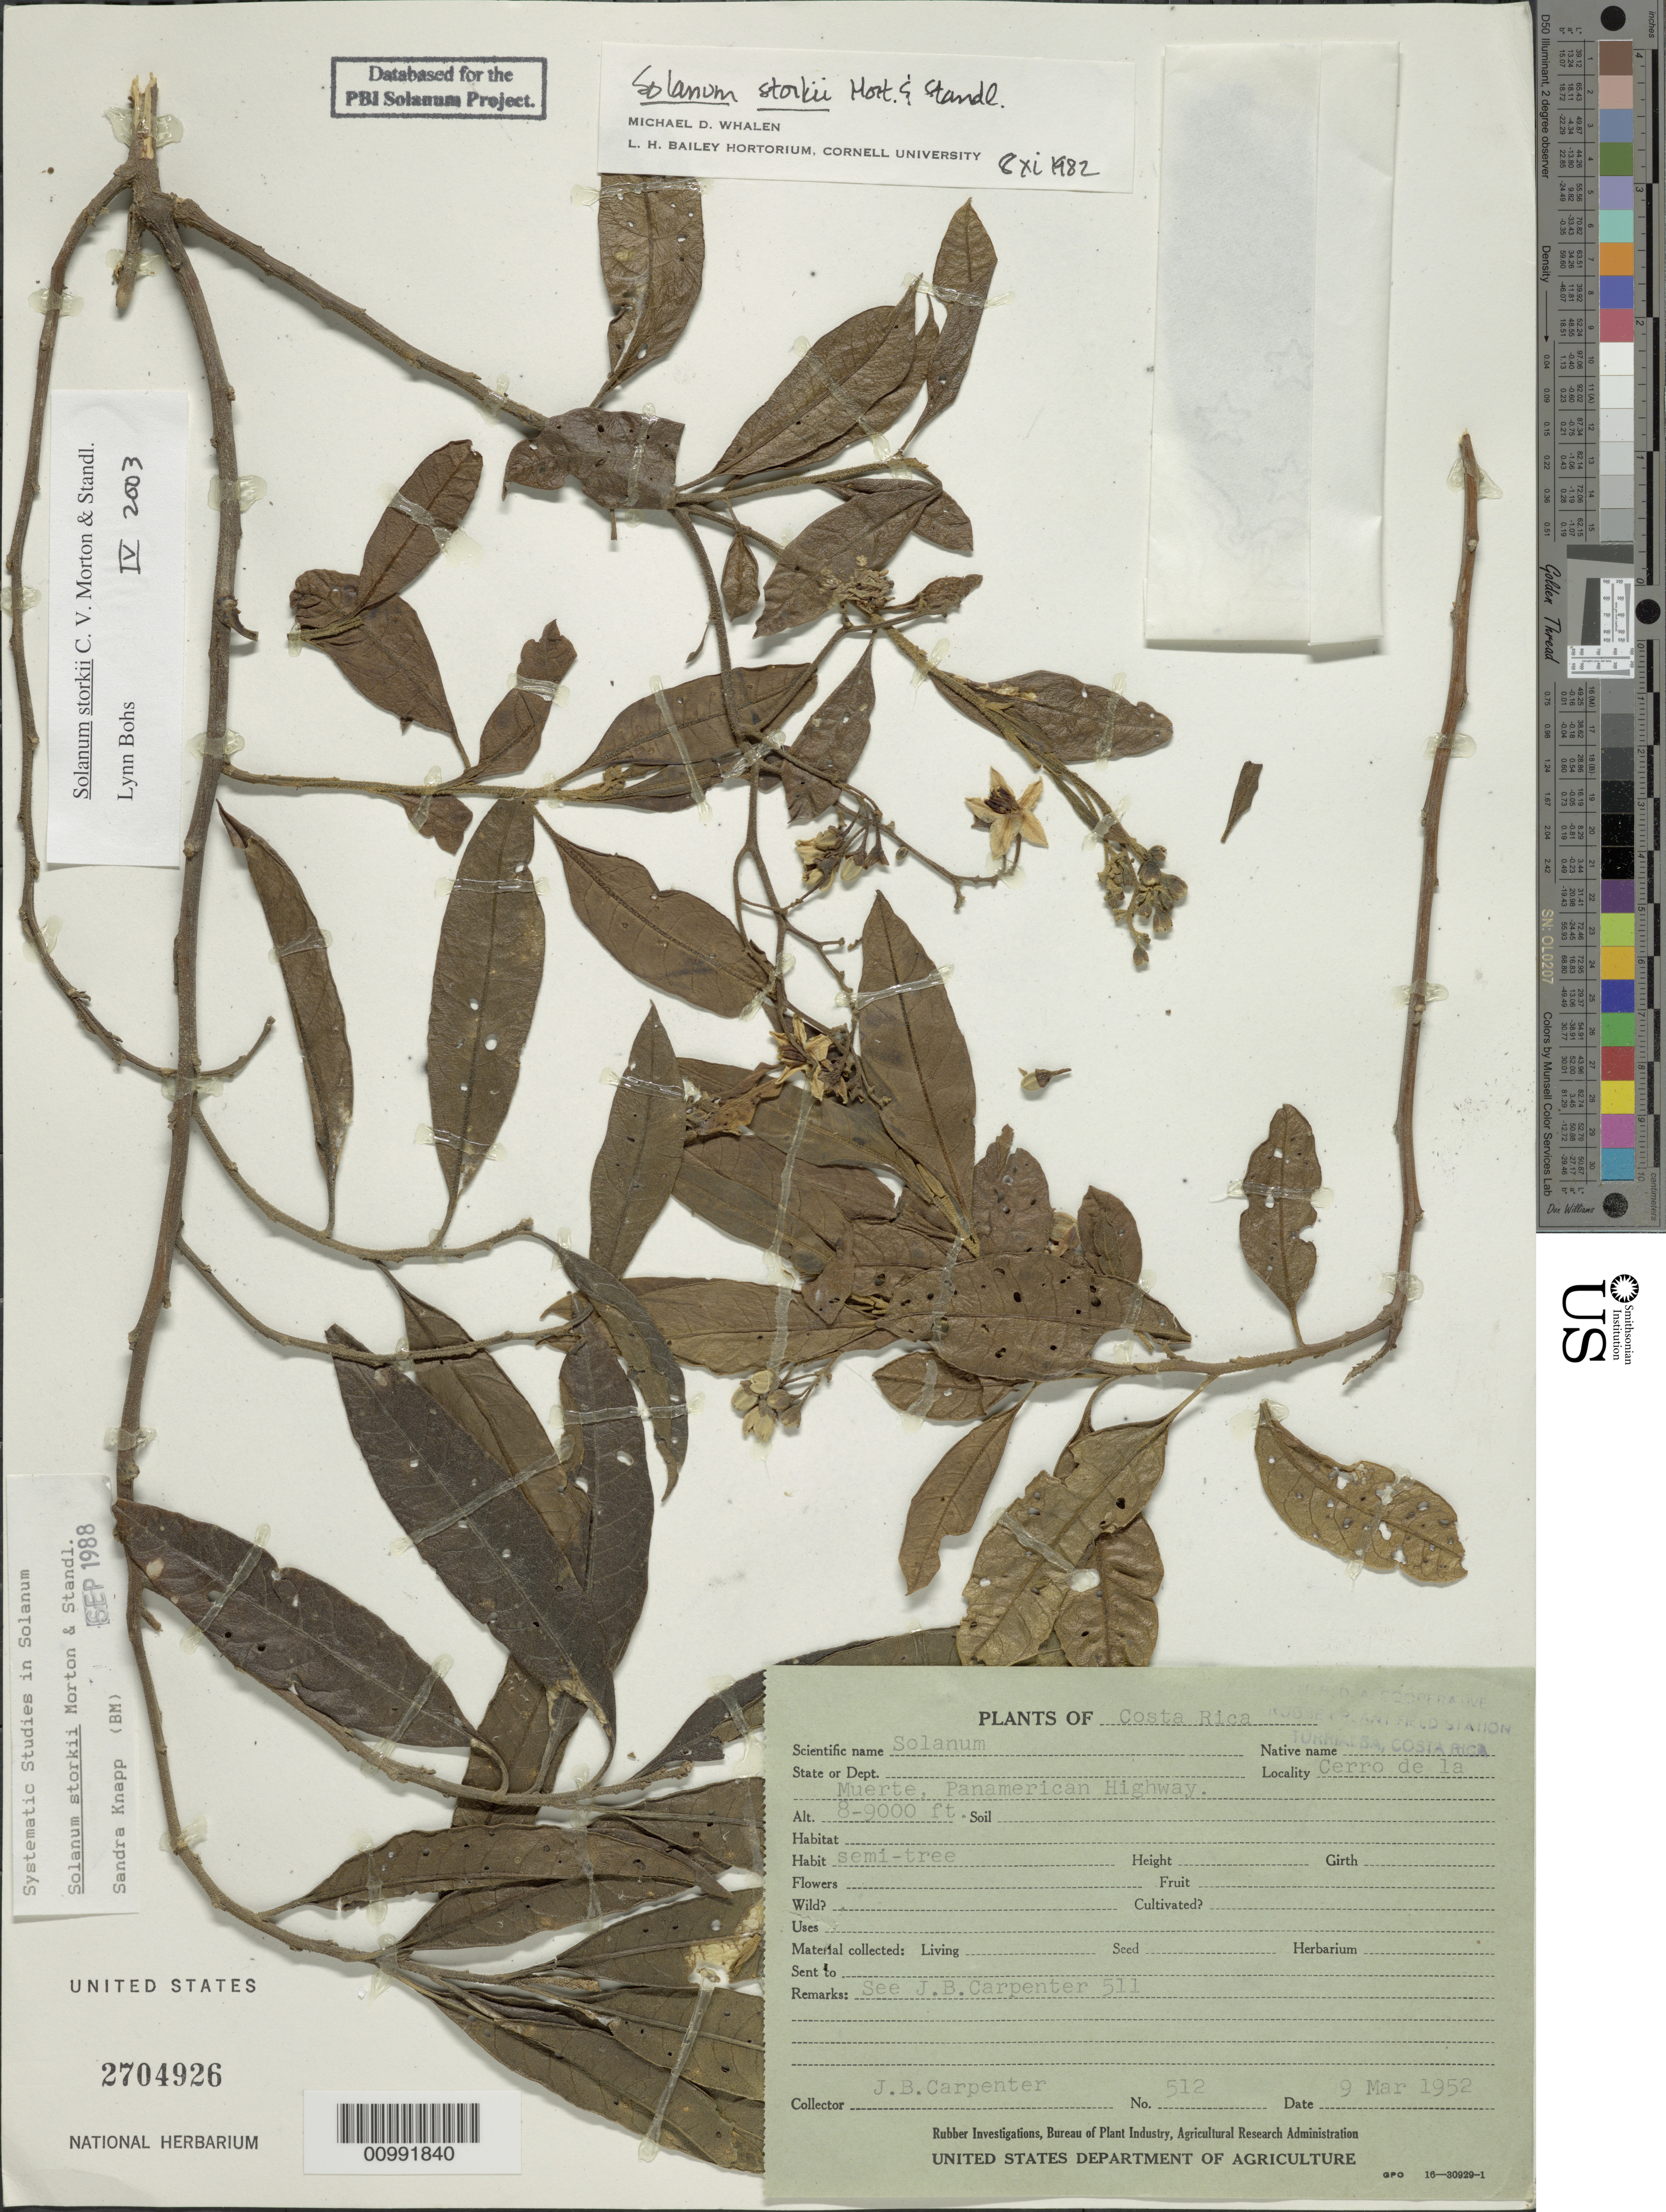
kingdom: Plantae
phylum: Tracheophyta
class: Magnoliopsida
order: Solanales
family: Solanaceae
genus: Solanum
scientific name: Solanum storkii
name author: C.V. Morton & Standl.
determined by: Bohs, L. A.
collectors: J. Carpenter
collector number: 512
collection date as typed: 9 Mar 1952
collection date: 1952-03-09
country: Costa Rica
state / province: Cartago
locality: Cerro de la Muerte, Panamerican Highway.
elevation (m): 2439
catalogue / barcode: US 2704926